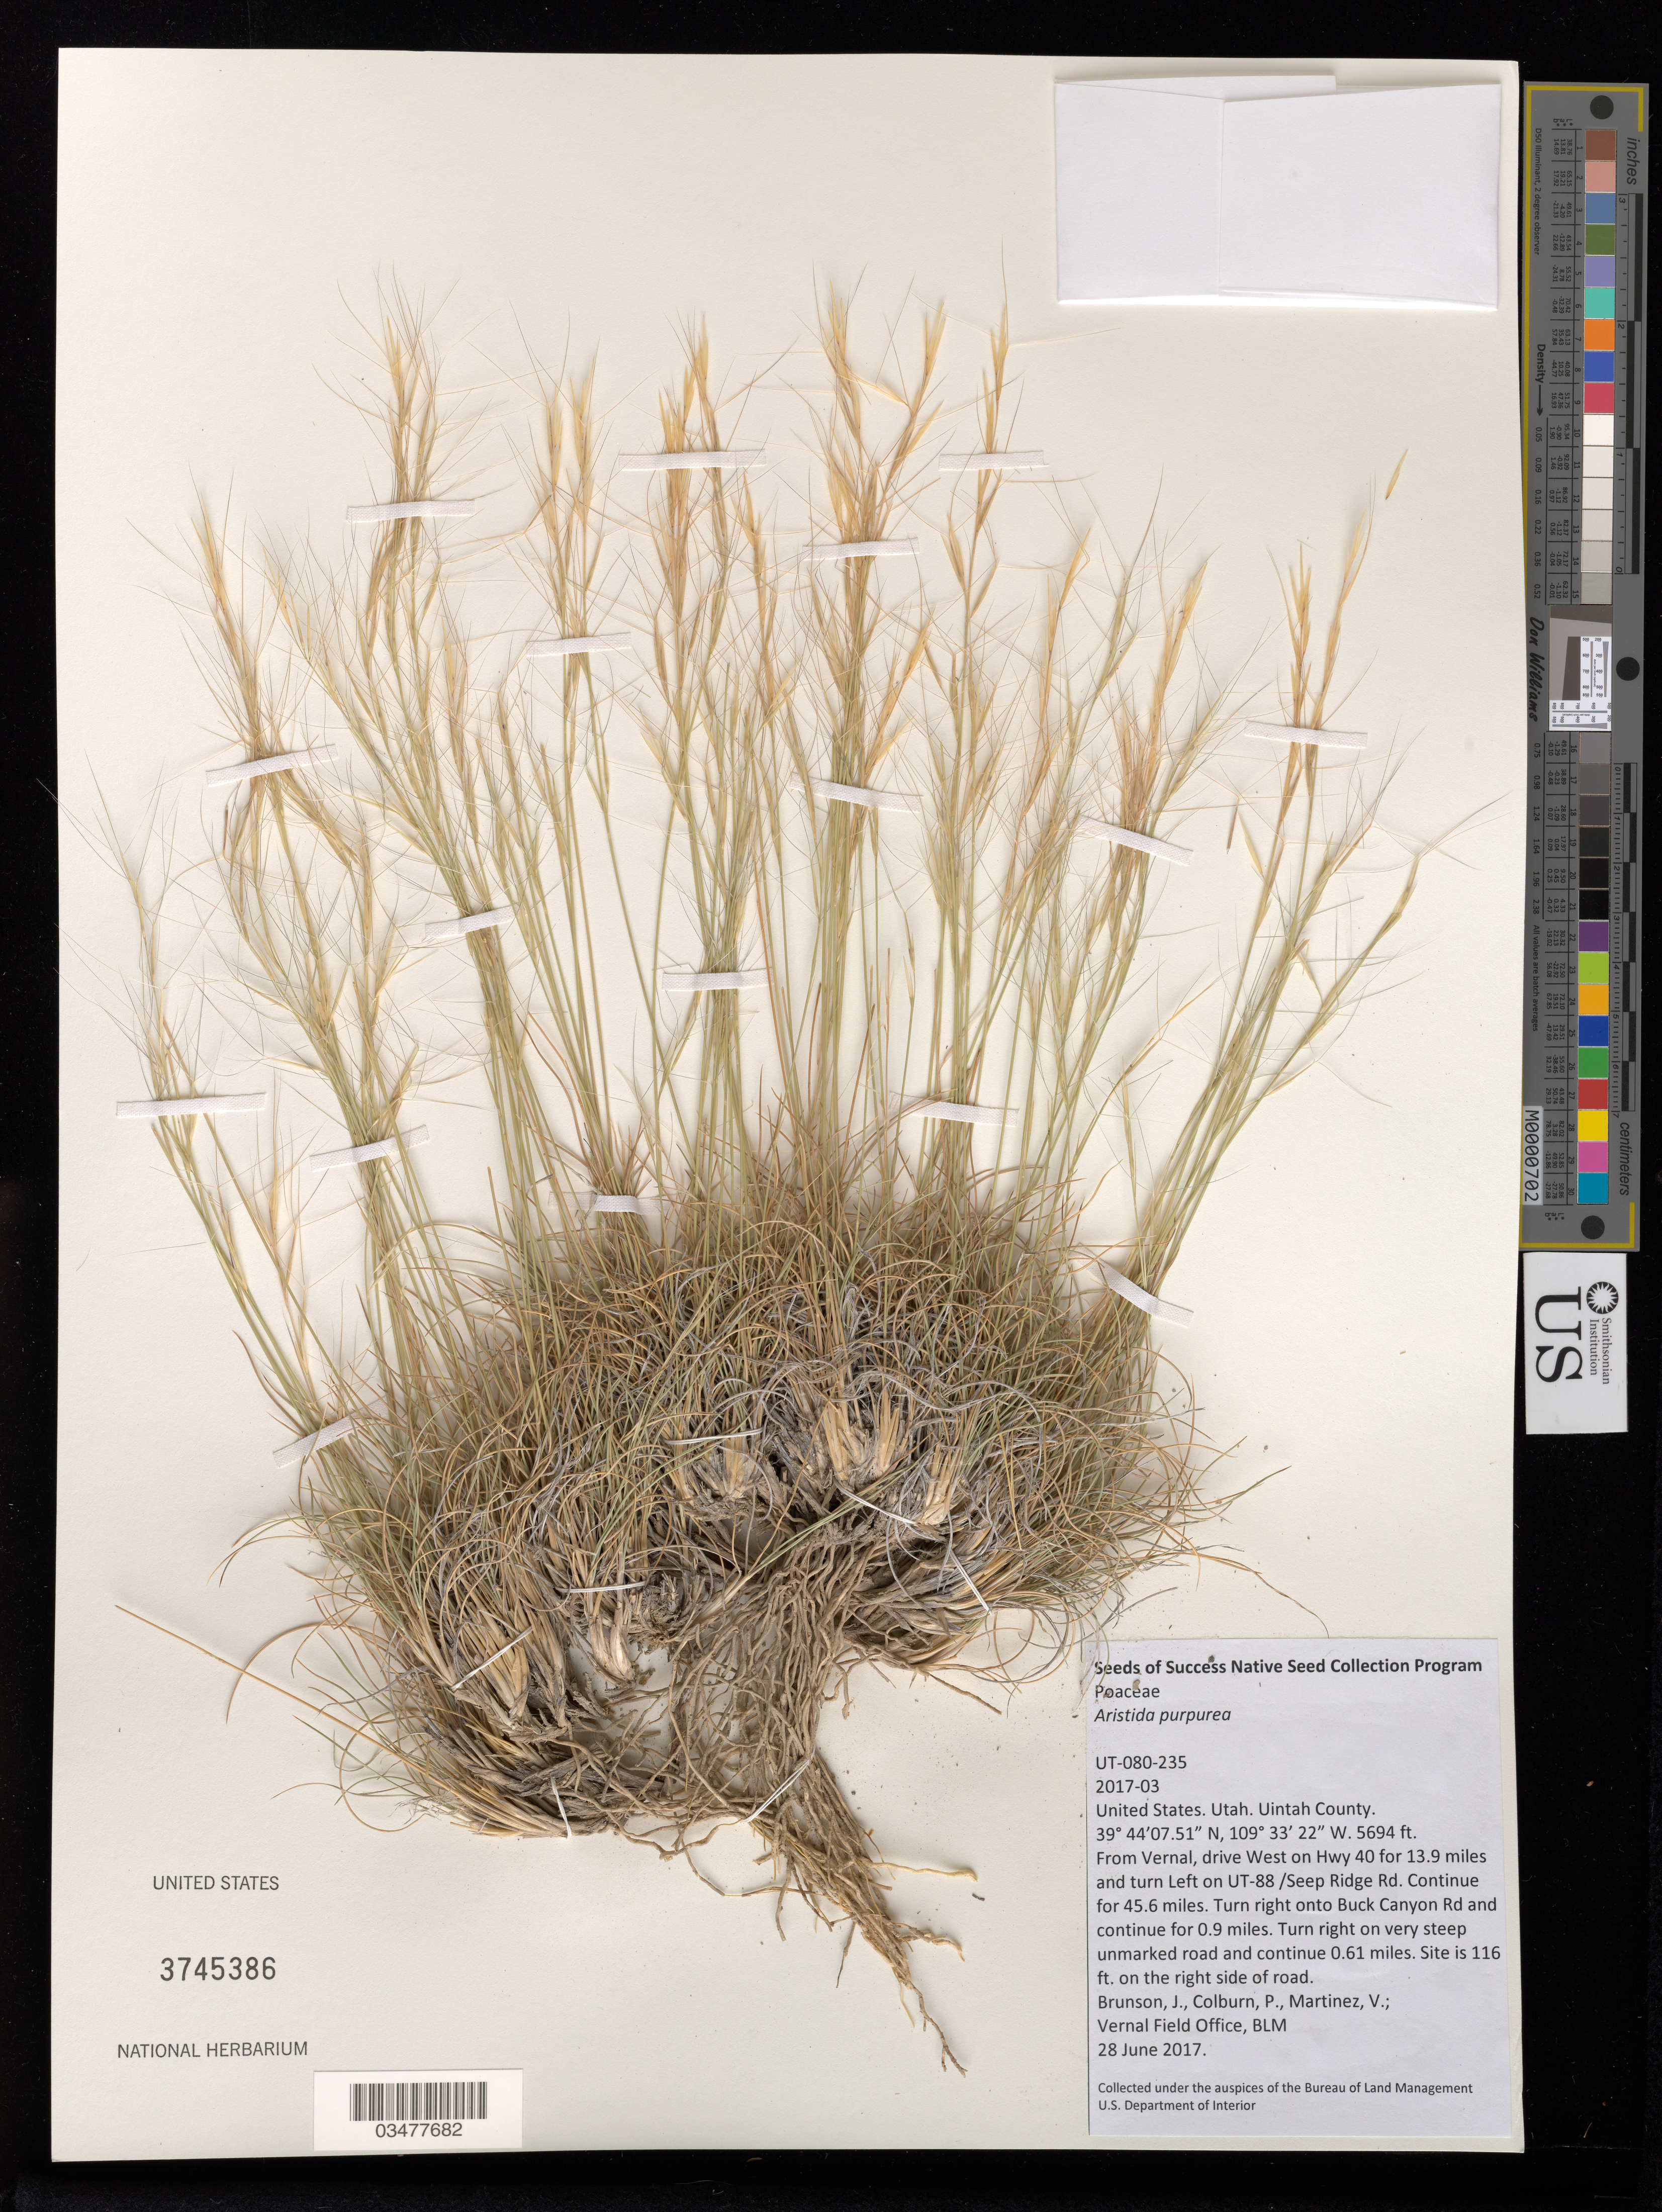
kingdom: Plantae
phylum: Tracheophyta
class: Liliopsida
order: Poales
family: Poaceae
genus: Aristida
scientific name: Aristida purpurea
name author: Nutt.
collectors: J. Brunson, P. Colburn & V. Martinez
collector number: UT080-235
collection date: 2017-06-28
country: United States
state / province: Utah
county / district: Uintah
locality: Buck Canyon Rd, turn right on very steep unmarked road.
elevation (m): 1736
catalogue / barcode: US 3745386